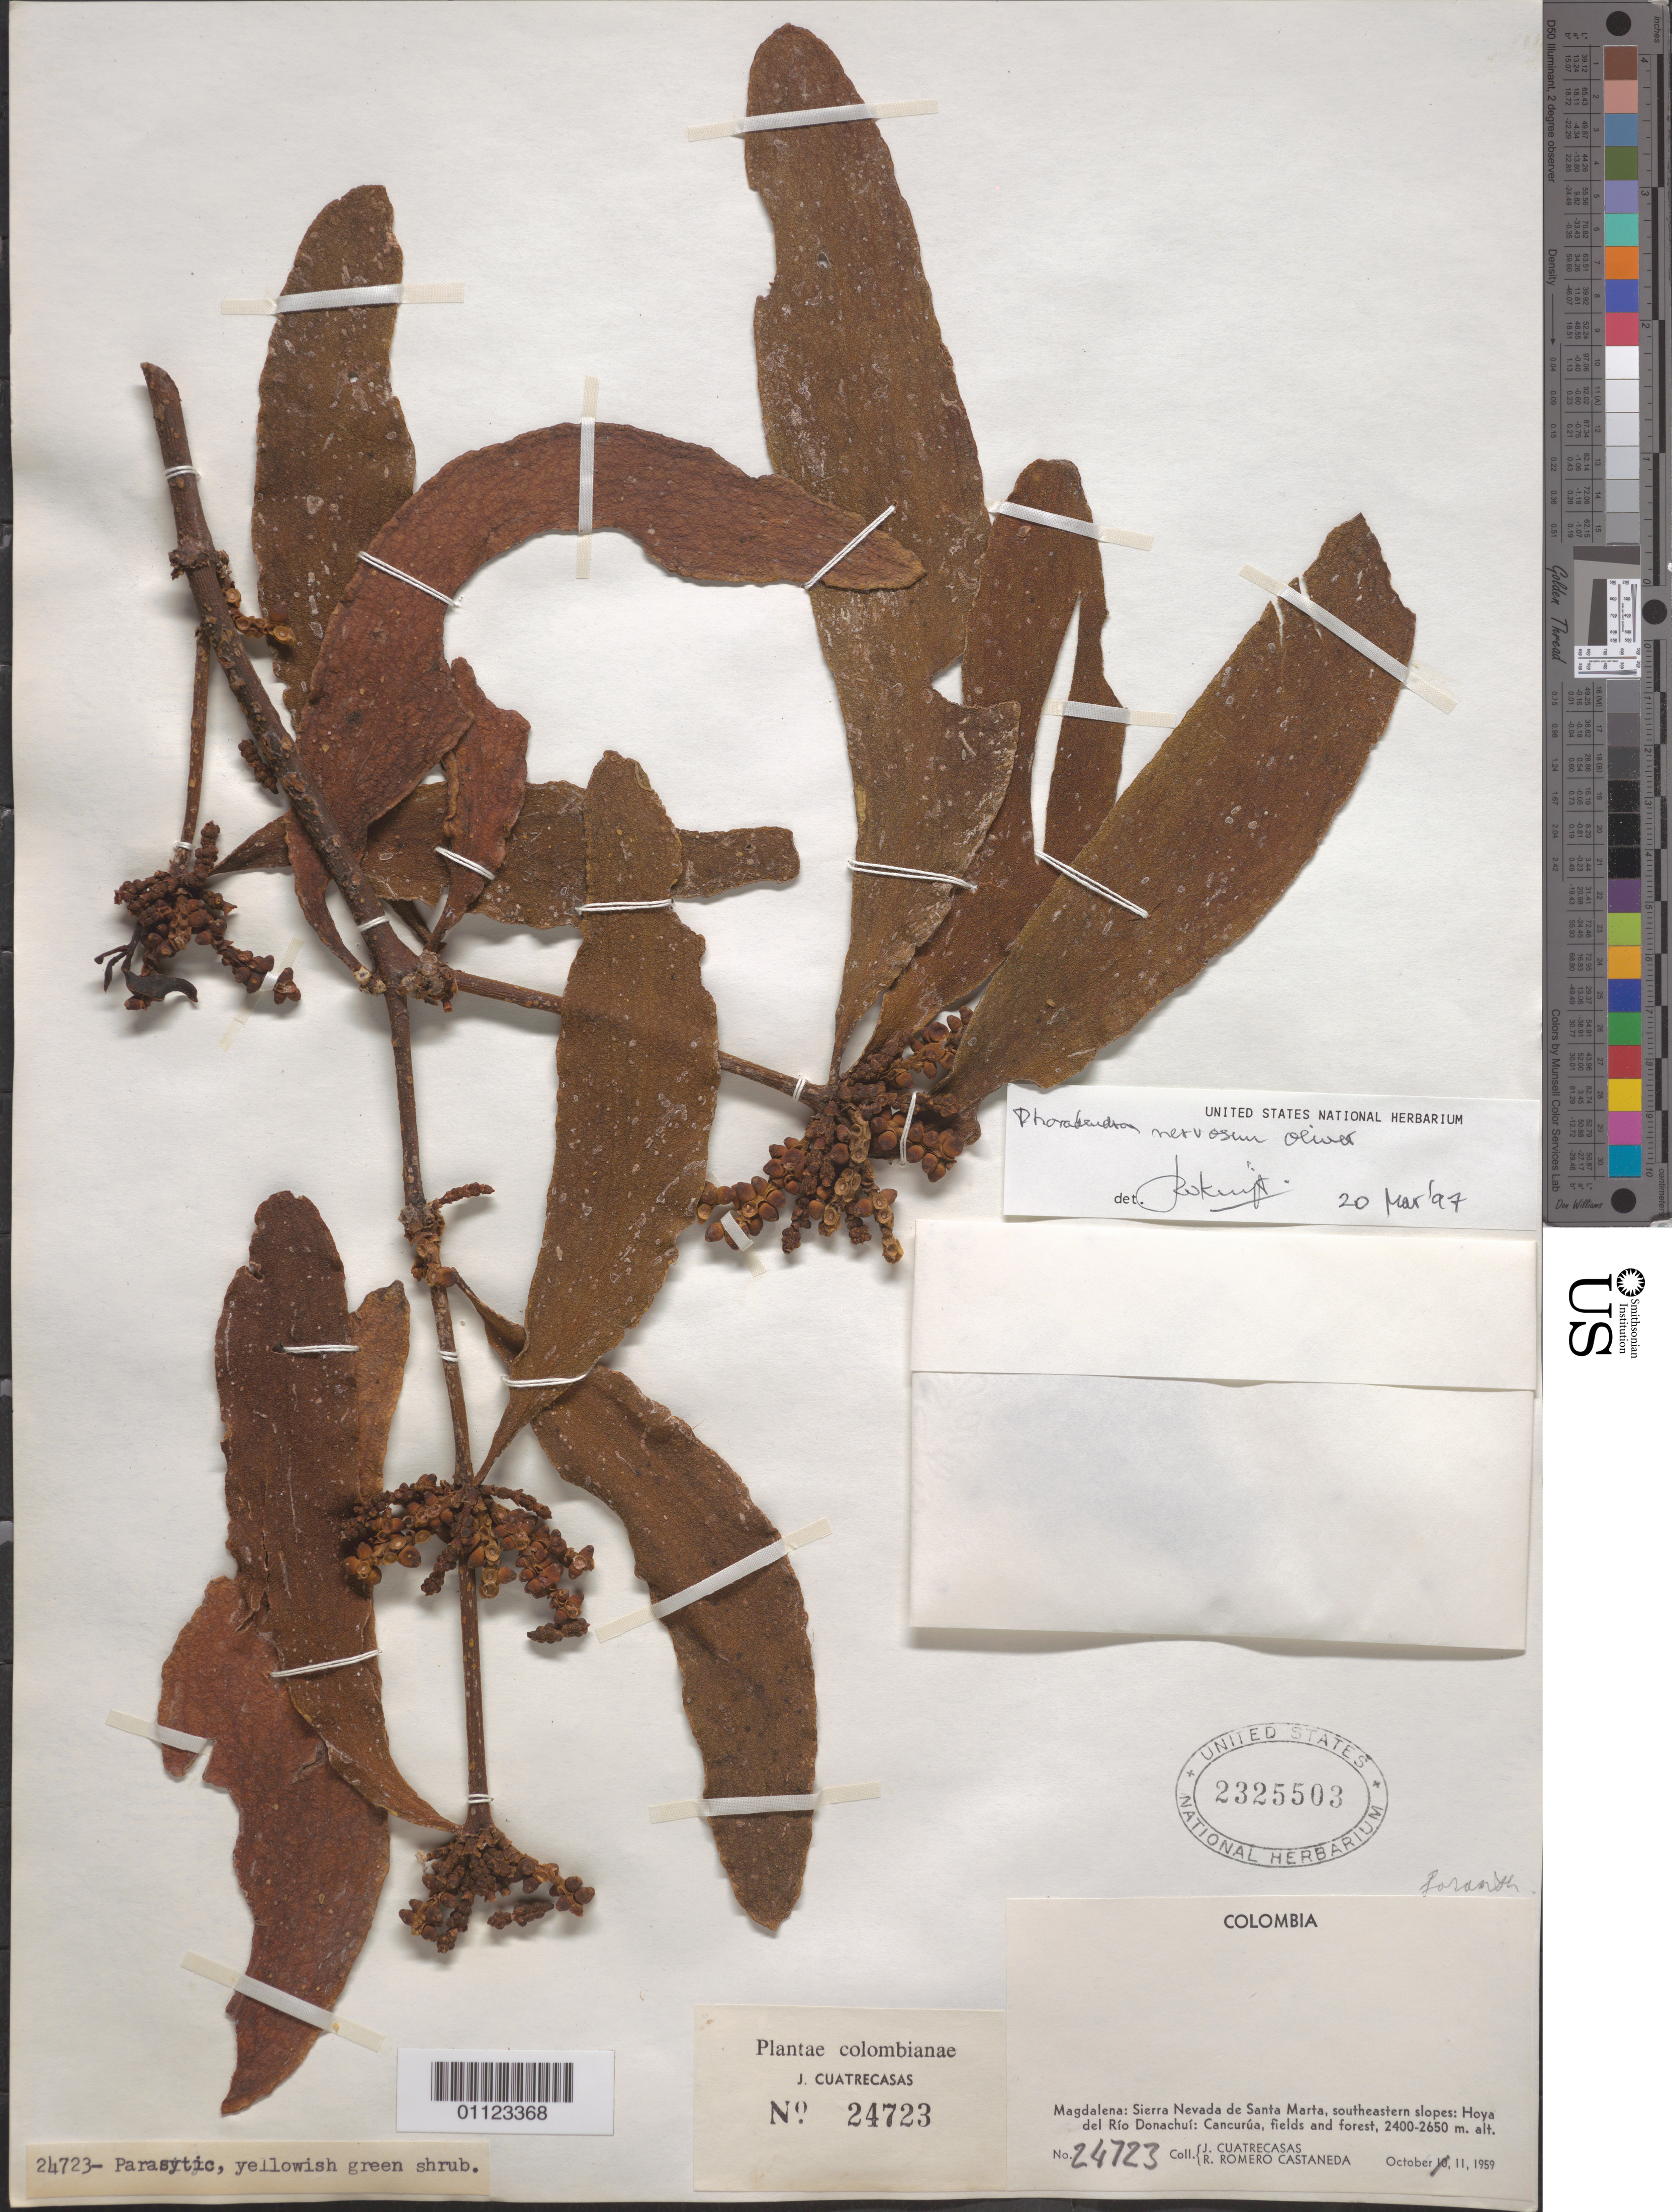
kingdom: Plantae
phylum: Tracheophyta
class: Magnoliopsida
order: Santalales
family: Viscaceae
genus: Phoradendron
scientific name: Phoradendron nervosum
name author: Oliv.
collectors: J. Cuatrecasas & R. Romero Castañeda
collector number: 24723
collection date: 1959-10-11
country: Colombia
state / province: Magdalena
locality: Sierra Nevada de Santa Marta, southeastern slopes: Hoya del Río Donachuí: Cancurúa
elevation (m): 2400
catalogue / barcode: US 2325503